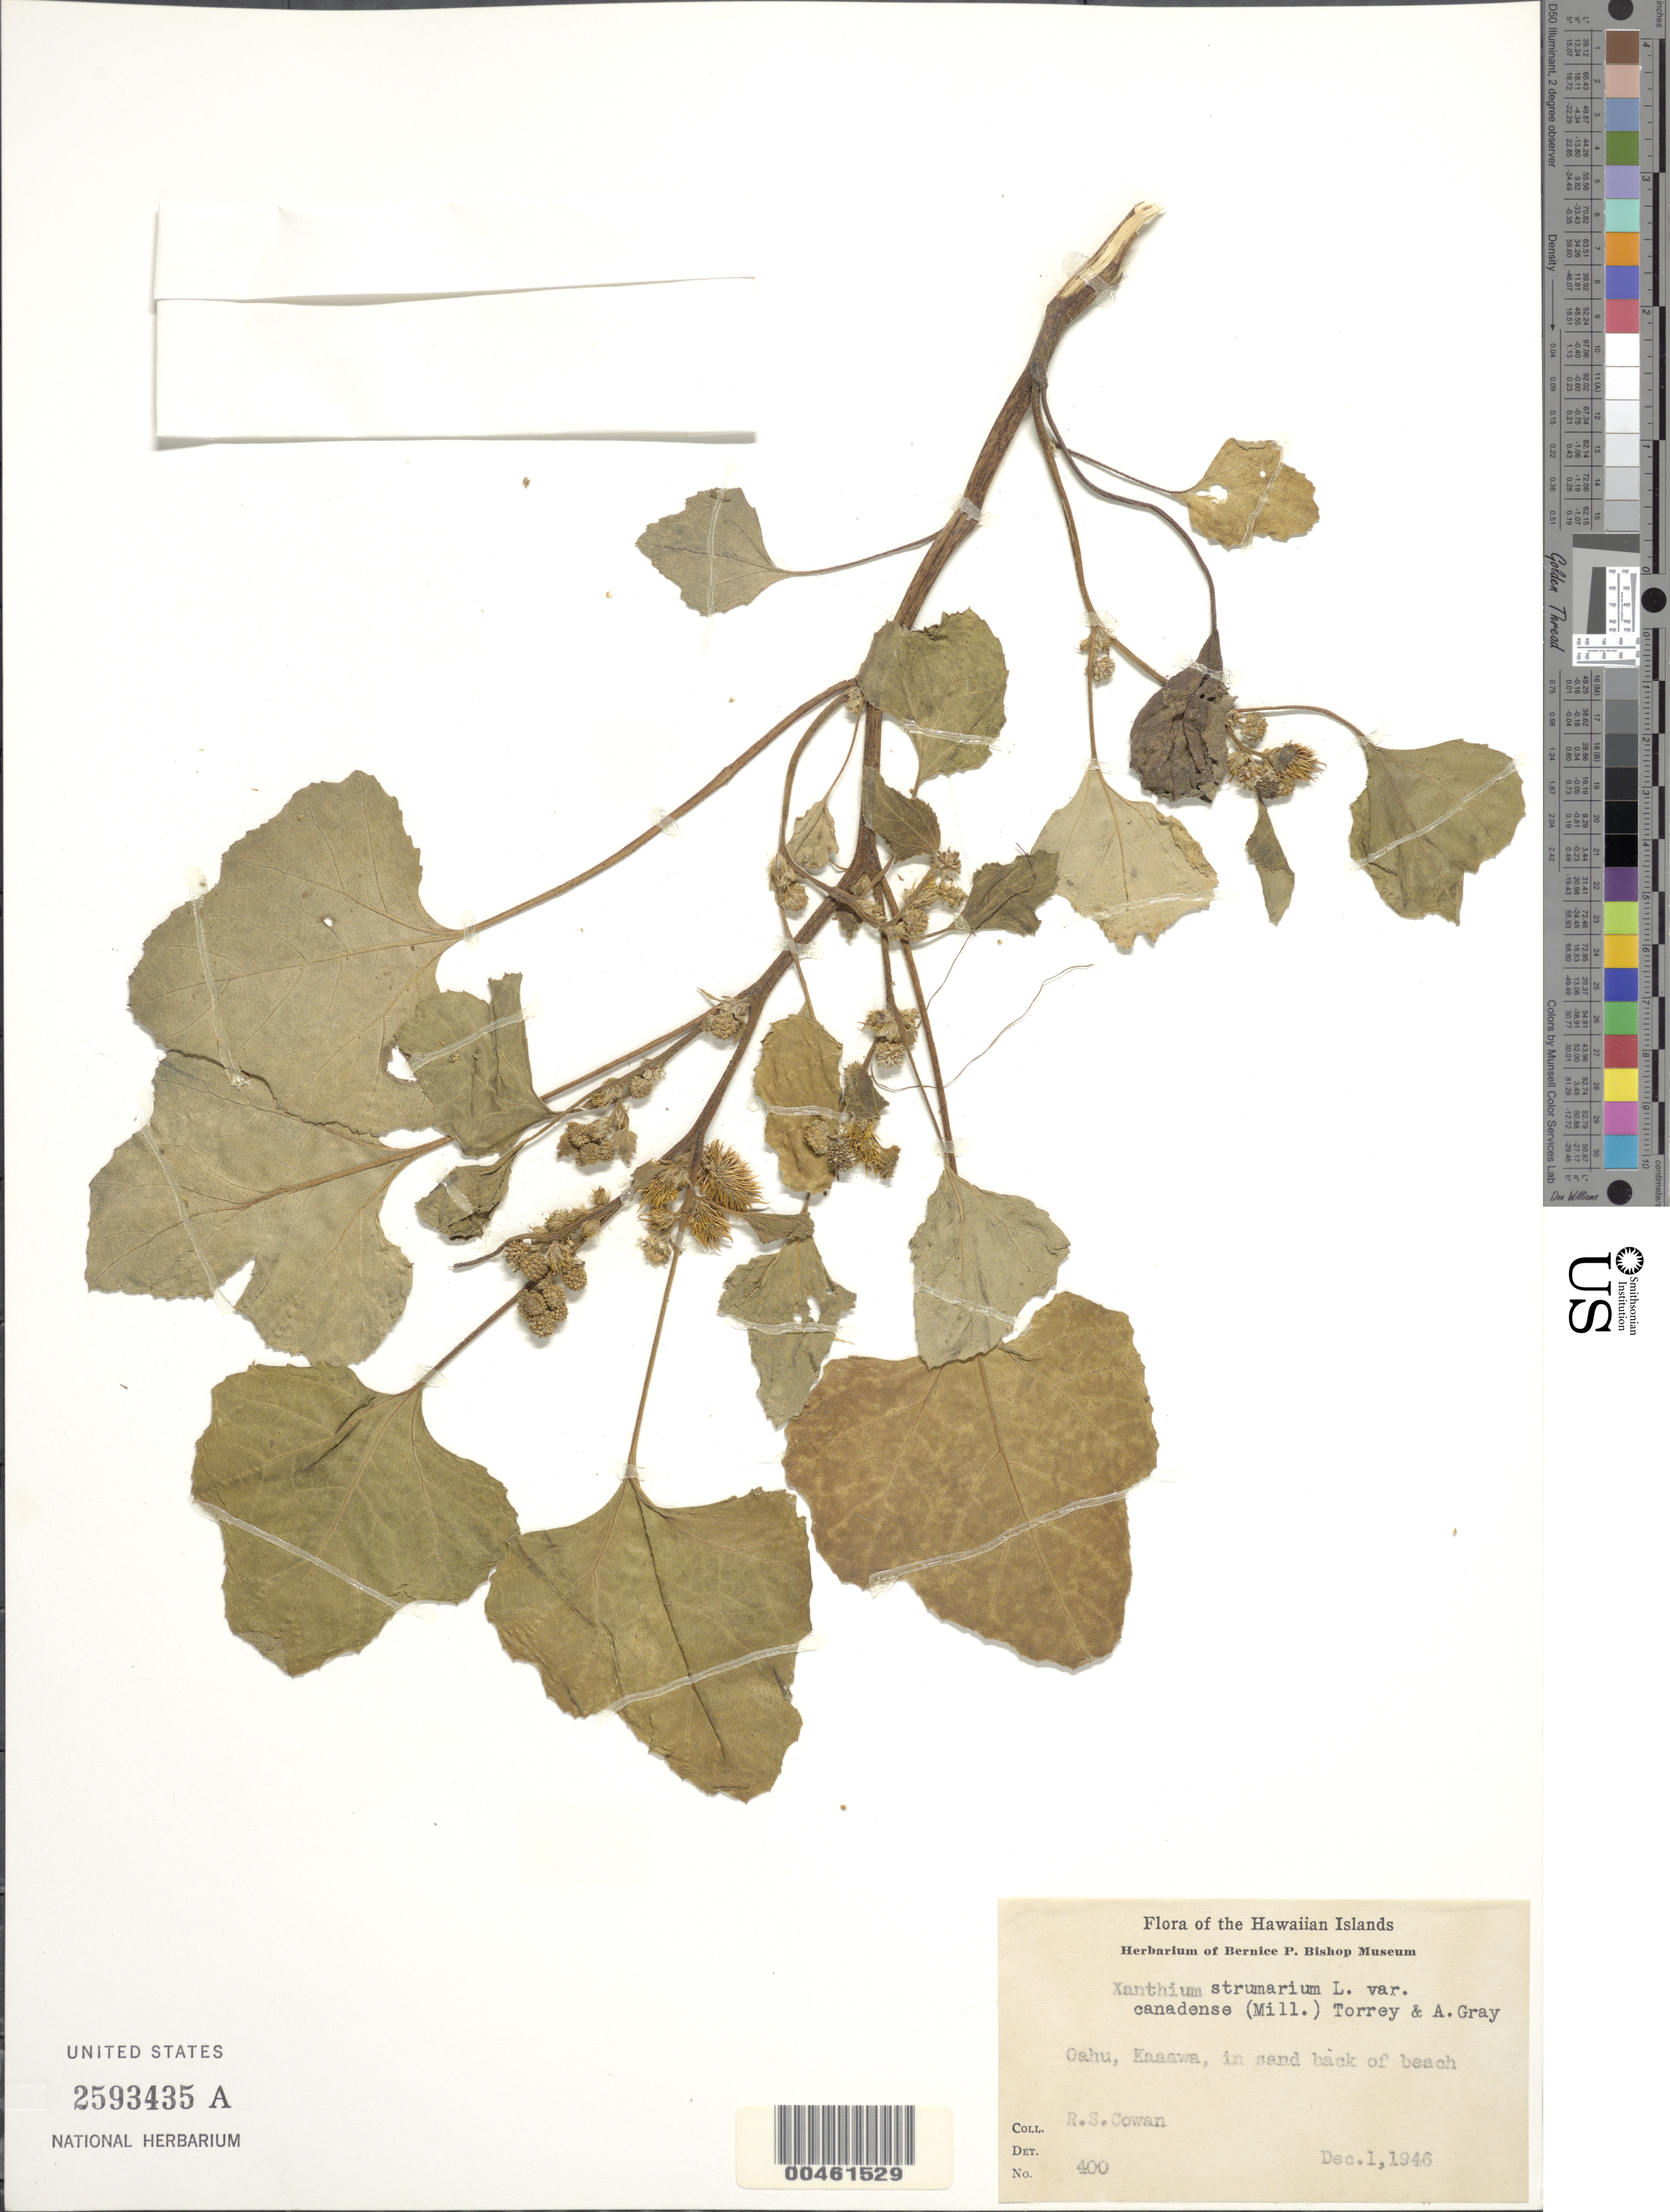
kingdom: Plantae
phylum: Tracheophyta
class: Magnoliopsida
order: Asterales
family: Asteraceae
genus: Xanthium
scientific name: Xanthium strumarium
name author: L.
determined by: Wagner, W. L., (BOT), Smithsonian Institution - National Museum of Natural History (UNITED STATES)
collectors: R. S. Cowan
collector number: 400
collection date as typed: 1 Dec 1946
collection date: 1946-12-01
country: United States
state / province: Hawaii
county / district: Honolulu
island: Oahu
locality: Kaaawa, back of beach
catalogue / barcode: US 2593435A